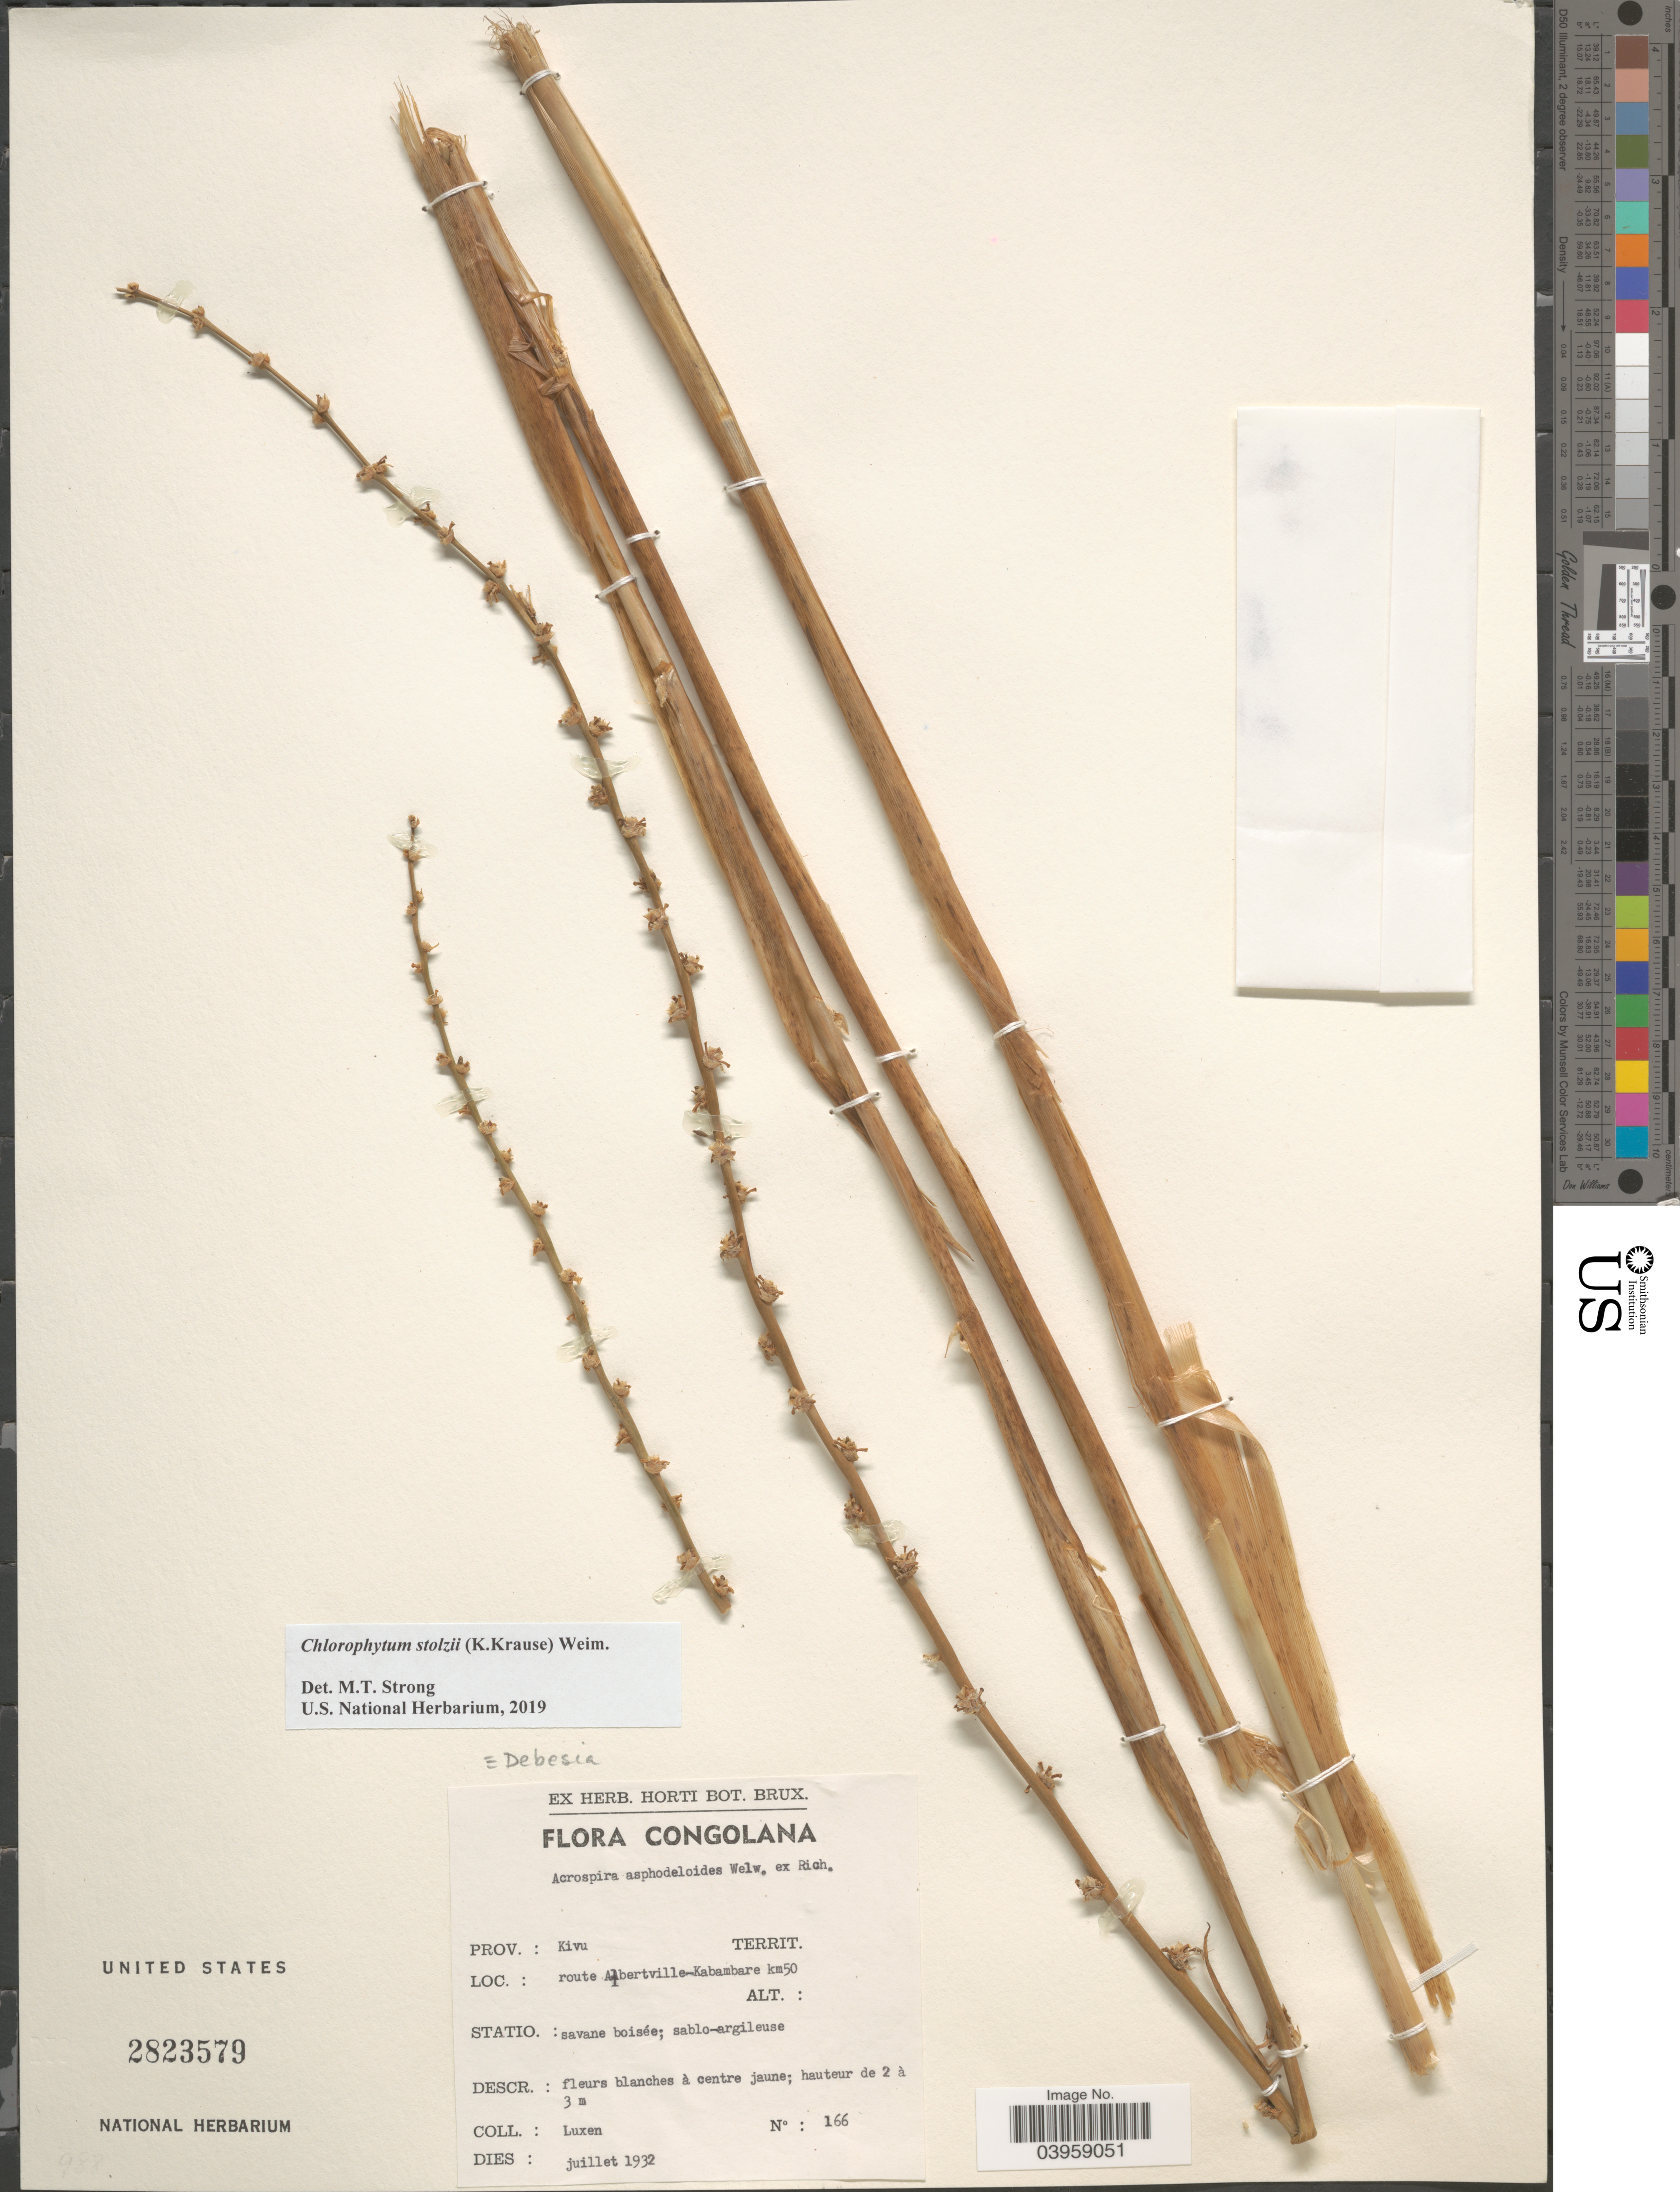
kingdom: Plantae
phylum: Tracheophyta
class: Liliopsida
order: Asparagales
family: Asparagaceae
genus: Chlorophytum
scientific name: Chlorophytum stolzii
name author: (K. Krause) Weim.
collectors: Luxen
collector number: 166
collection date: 1932-07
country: Congo, Democratic Republic of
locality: Congolana. Prov.: Kivu. Route Albertville-Kabambare km 50.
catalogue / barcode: US 2823579